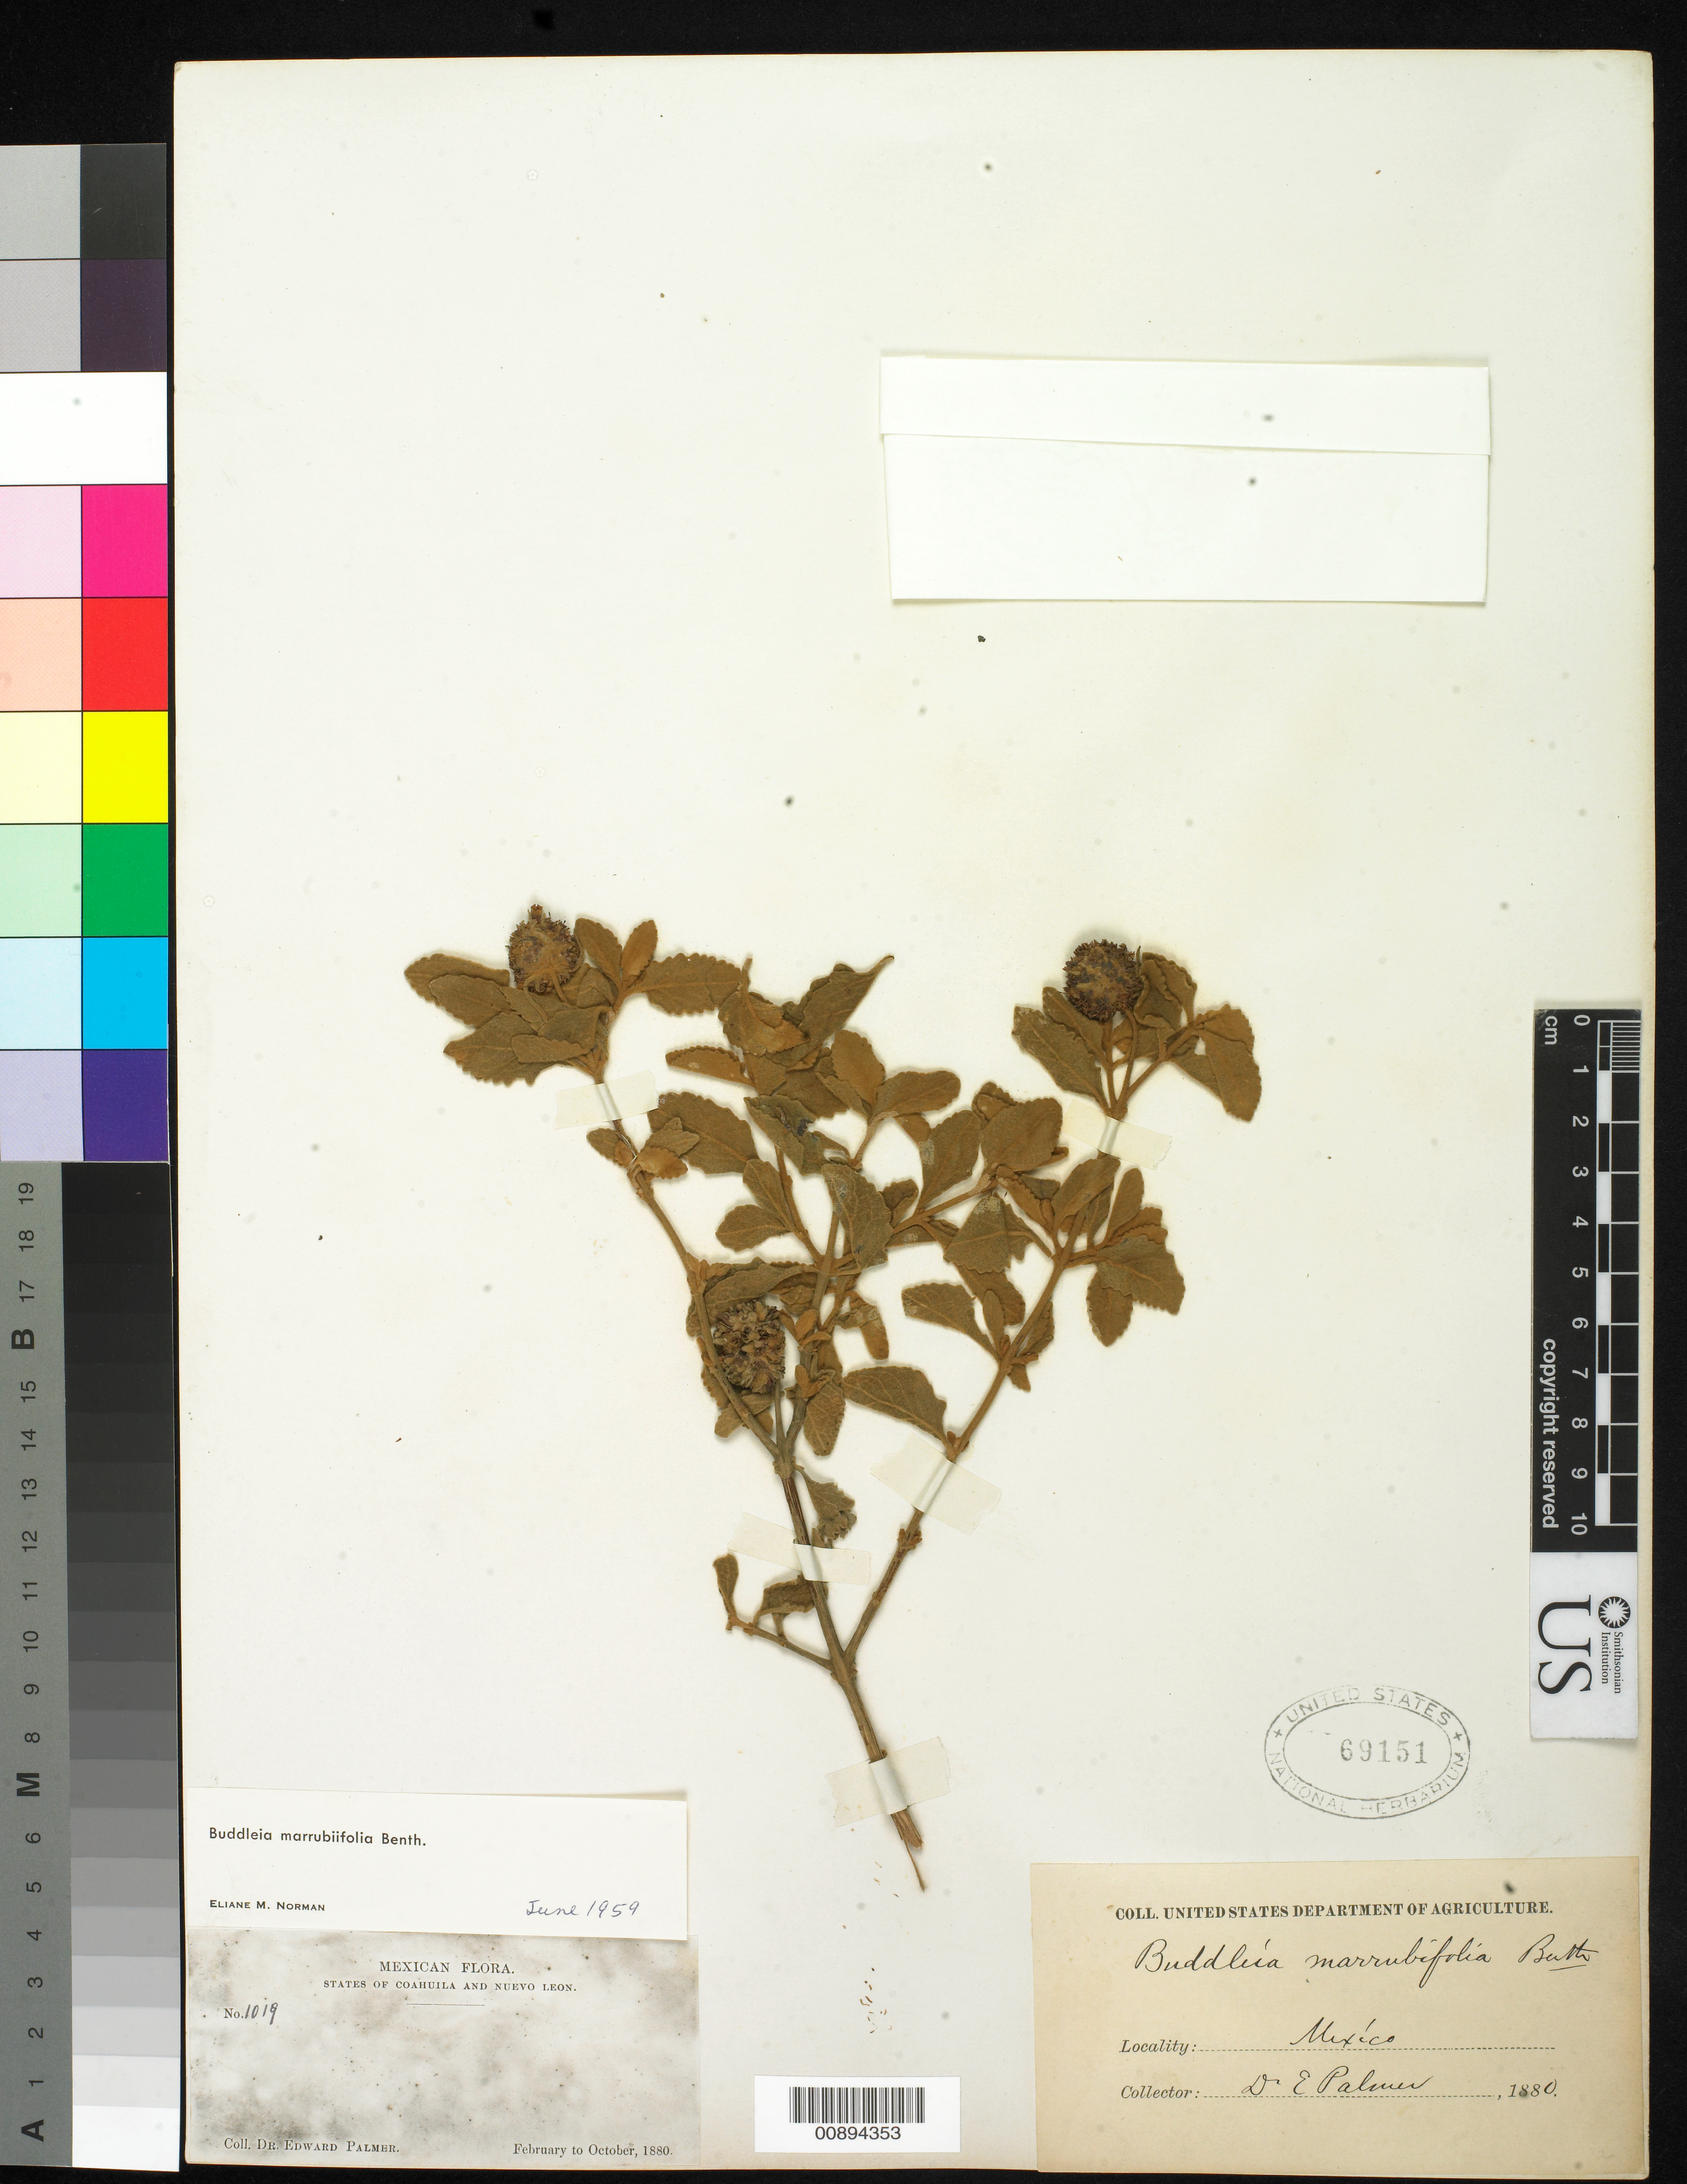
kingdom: Plantae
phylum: Tracheophyta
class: Magnoliopsida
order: Lamiales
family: Scrophulariaceae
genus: Buddleja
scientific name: Buddleja marrubiifolia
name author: Benth.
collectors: E. Palmer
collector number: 1019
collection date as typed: Feb 1880 to -- Oct 1880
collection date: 1880-02/1880-10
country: Mexico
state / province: Coahuila / Nuevo León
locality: States of Coahuila and Nuevo León.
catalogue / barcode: US 69151